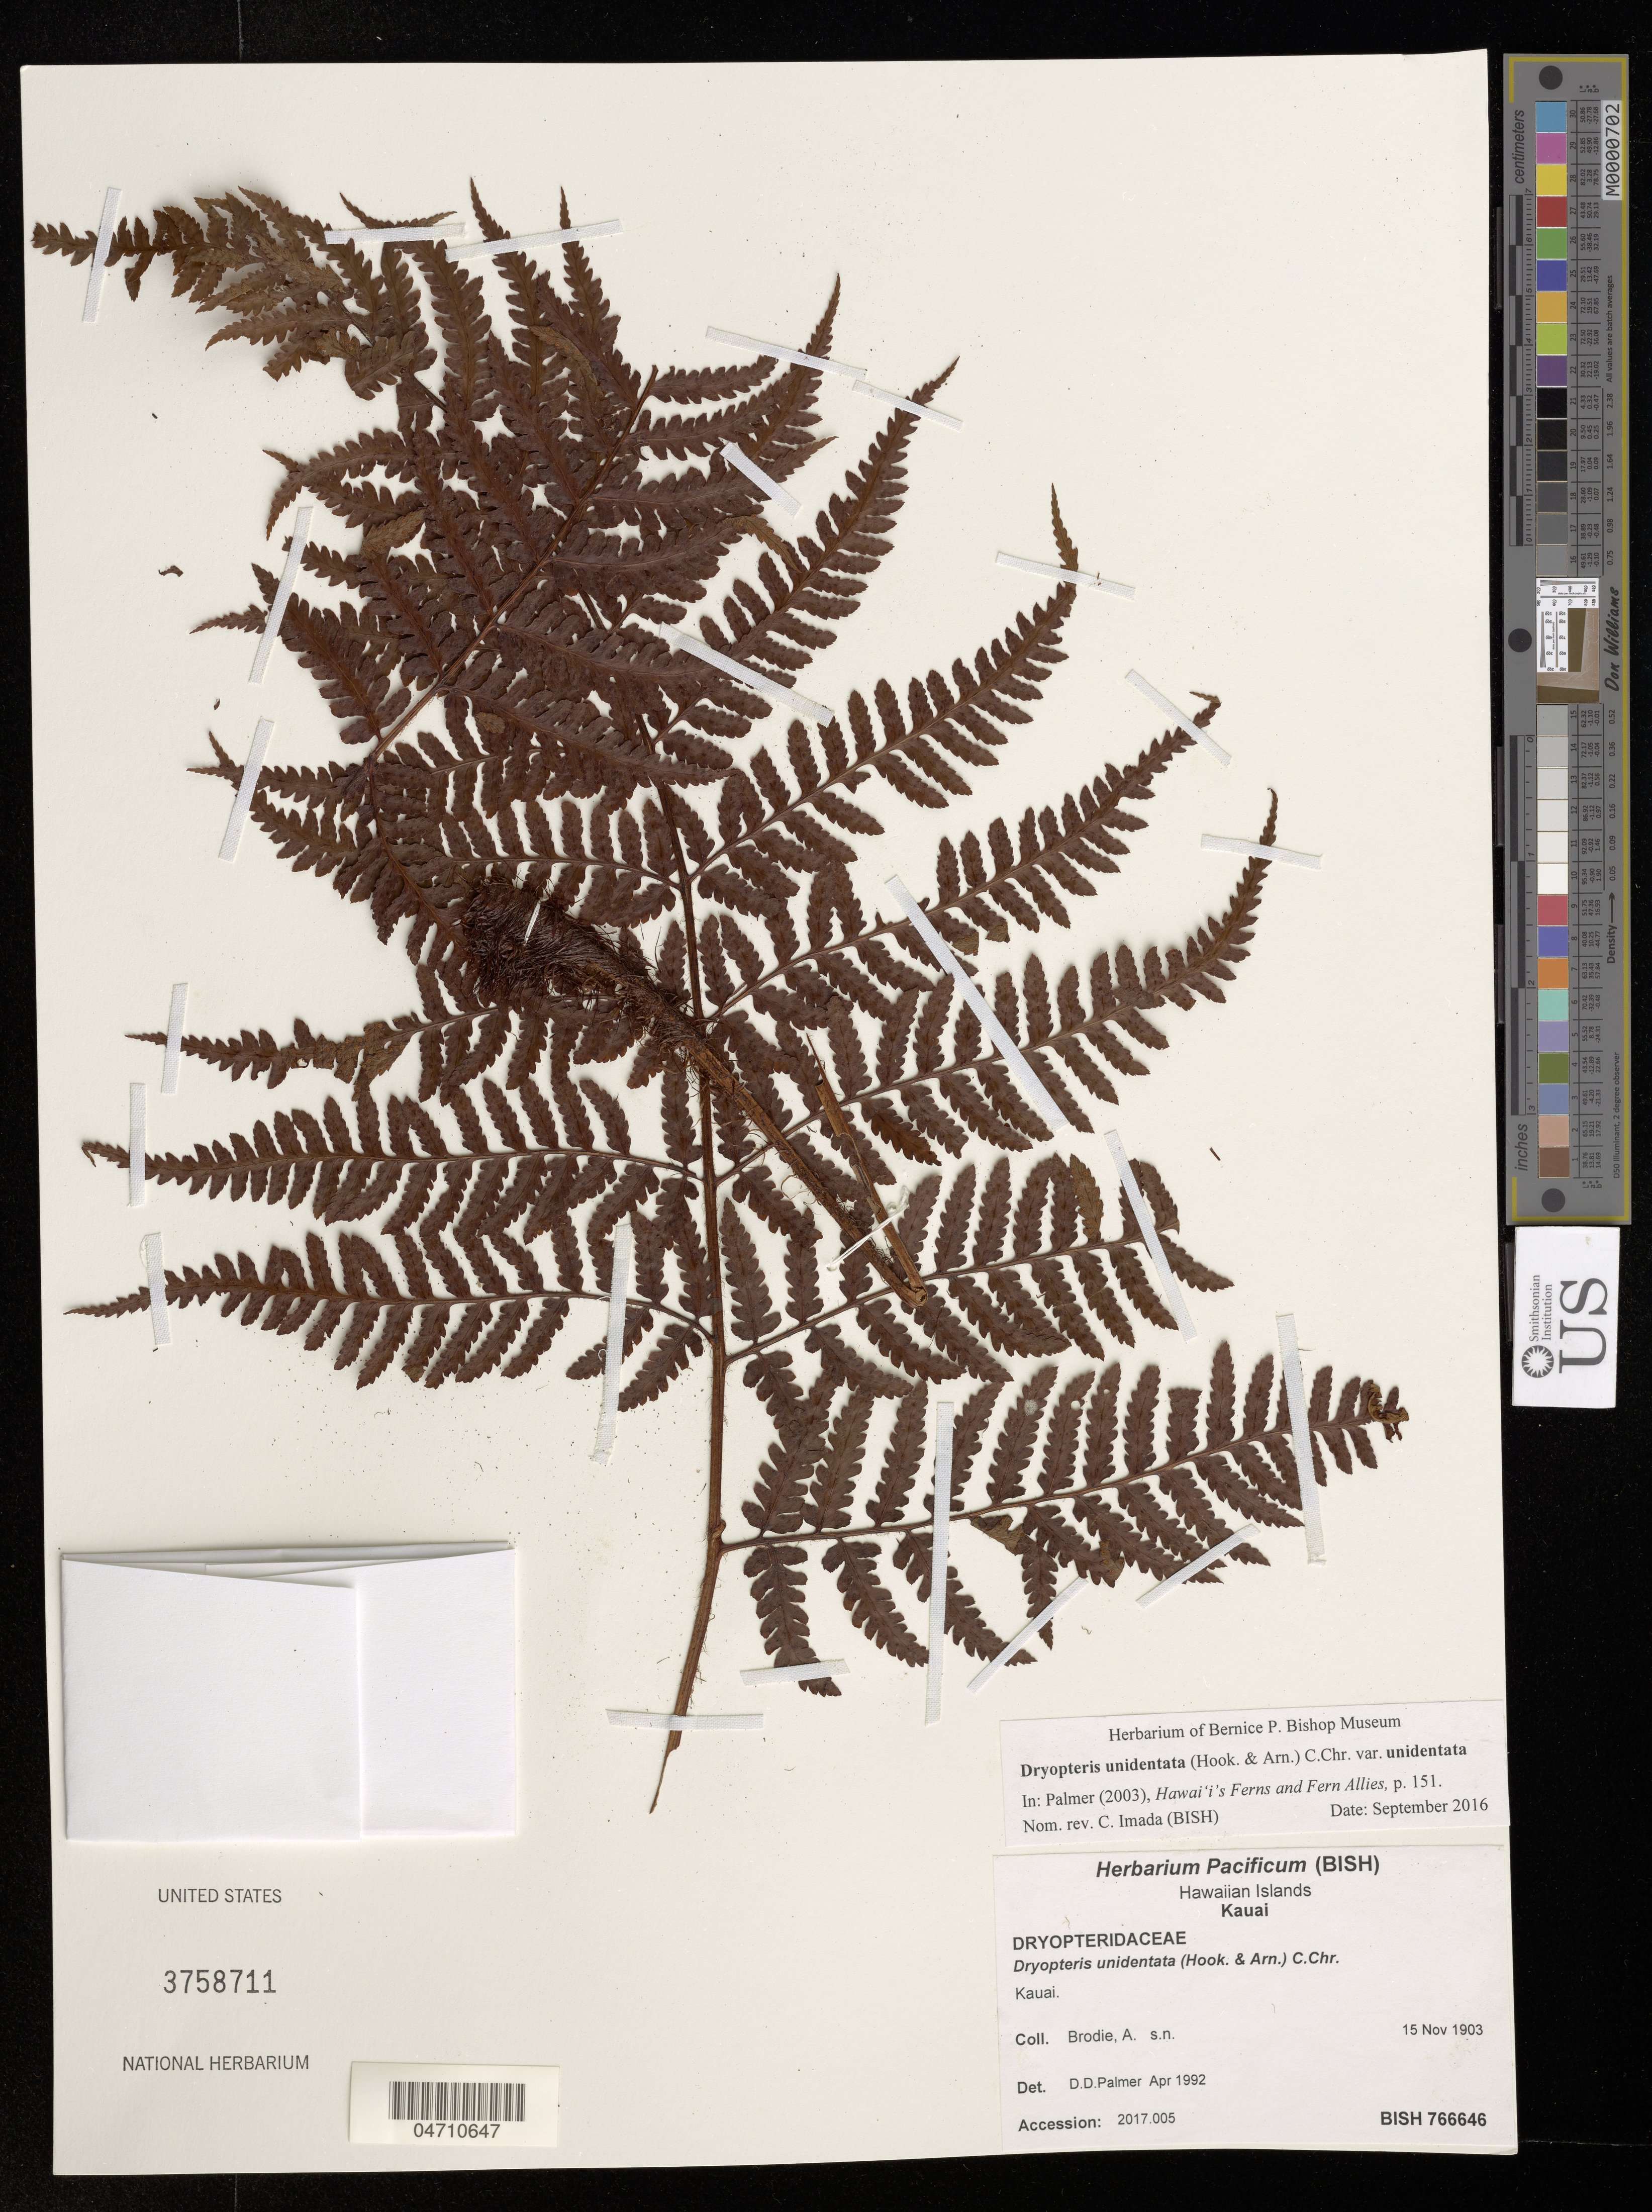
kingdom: Plantae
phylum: Tracheophyta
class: Polypodiopsida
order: Polypodiales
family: Dryopteridaceae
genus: Dryopteris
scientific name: Dryopteris unidentata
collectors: A. Brodie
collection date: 1903-11-15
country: United States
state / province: Hawaii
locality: Hawaiian Islands. Kauai.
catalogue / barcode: US 3758711